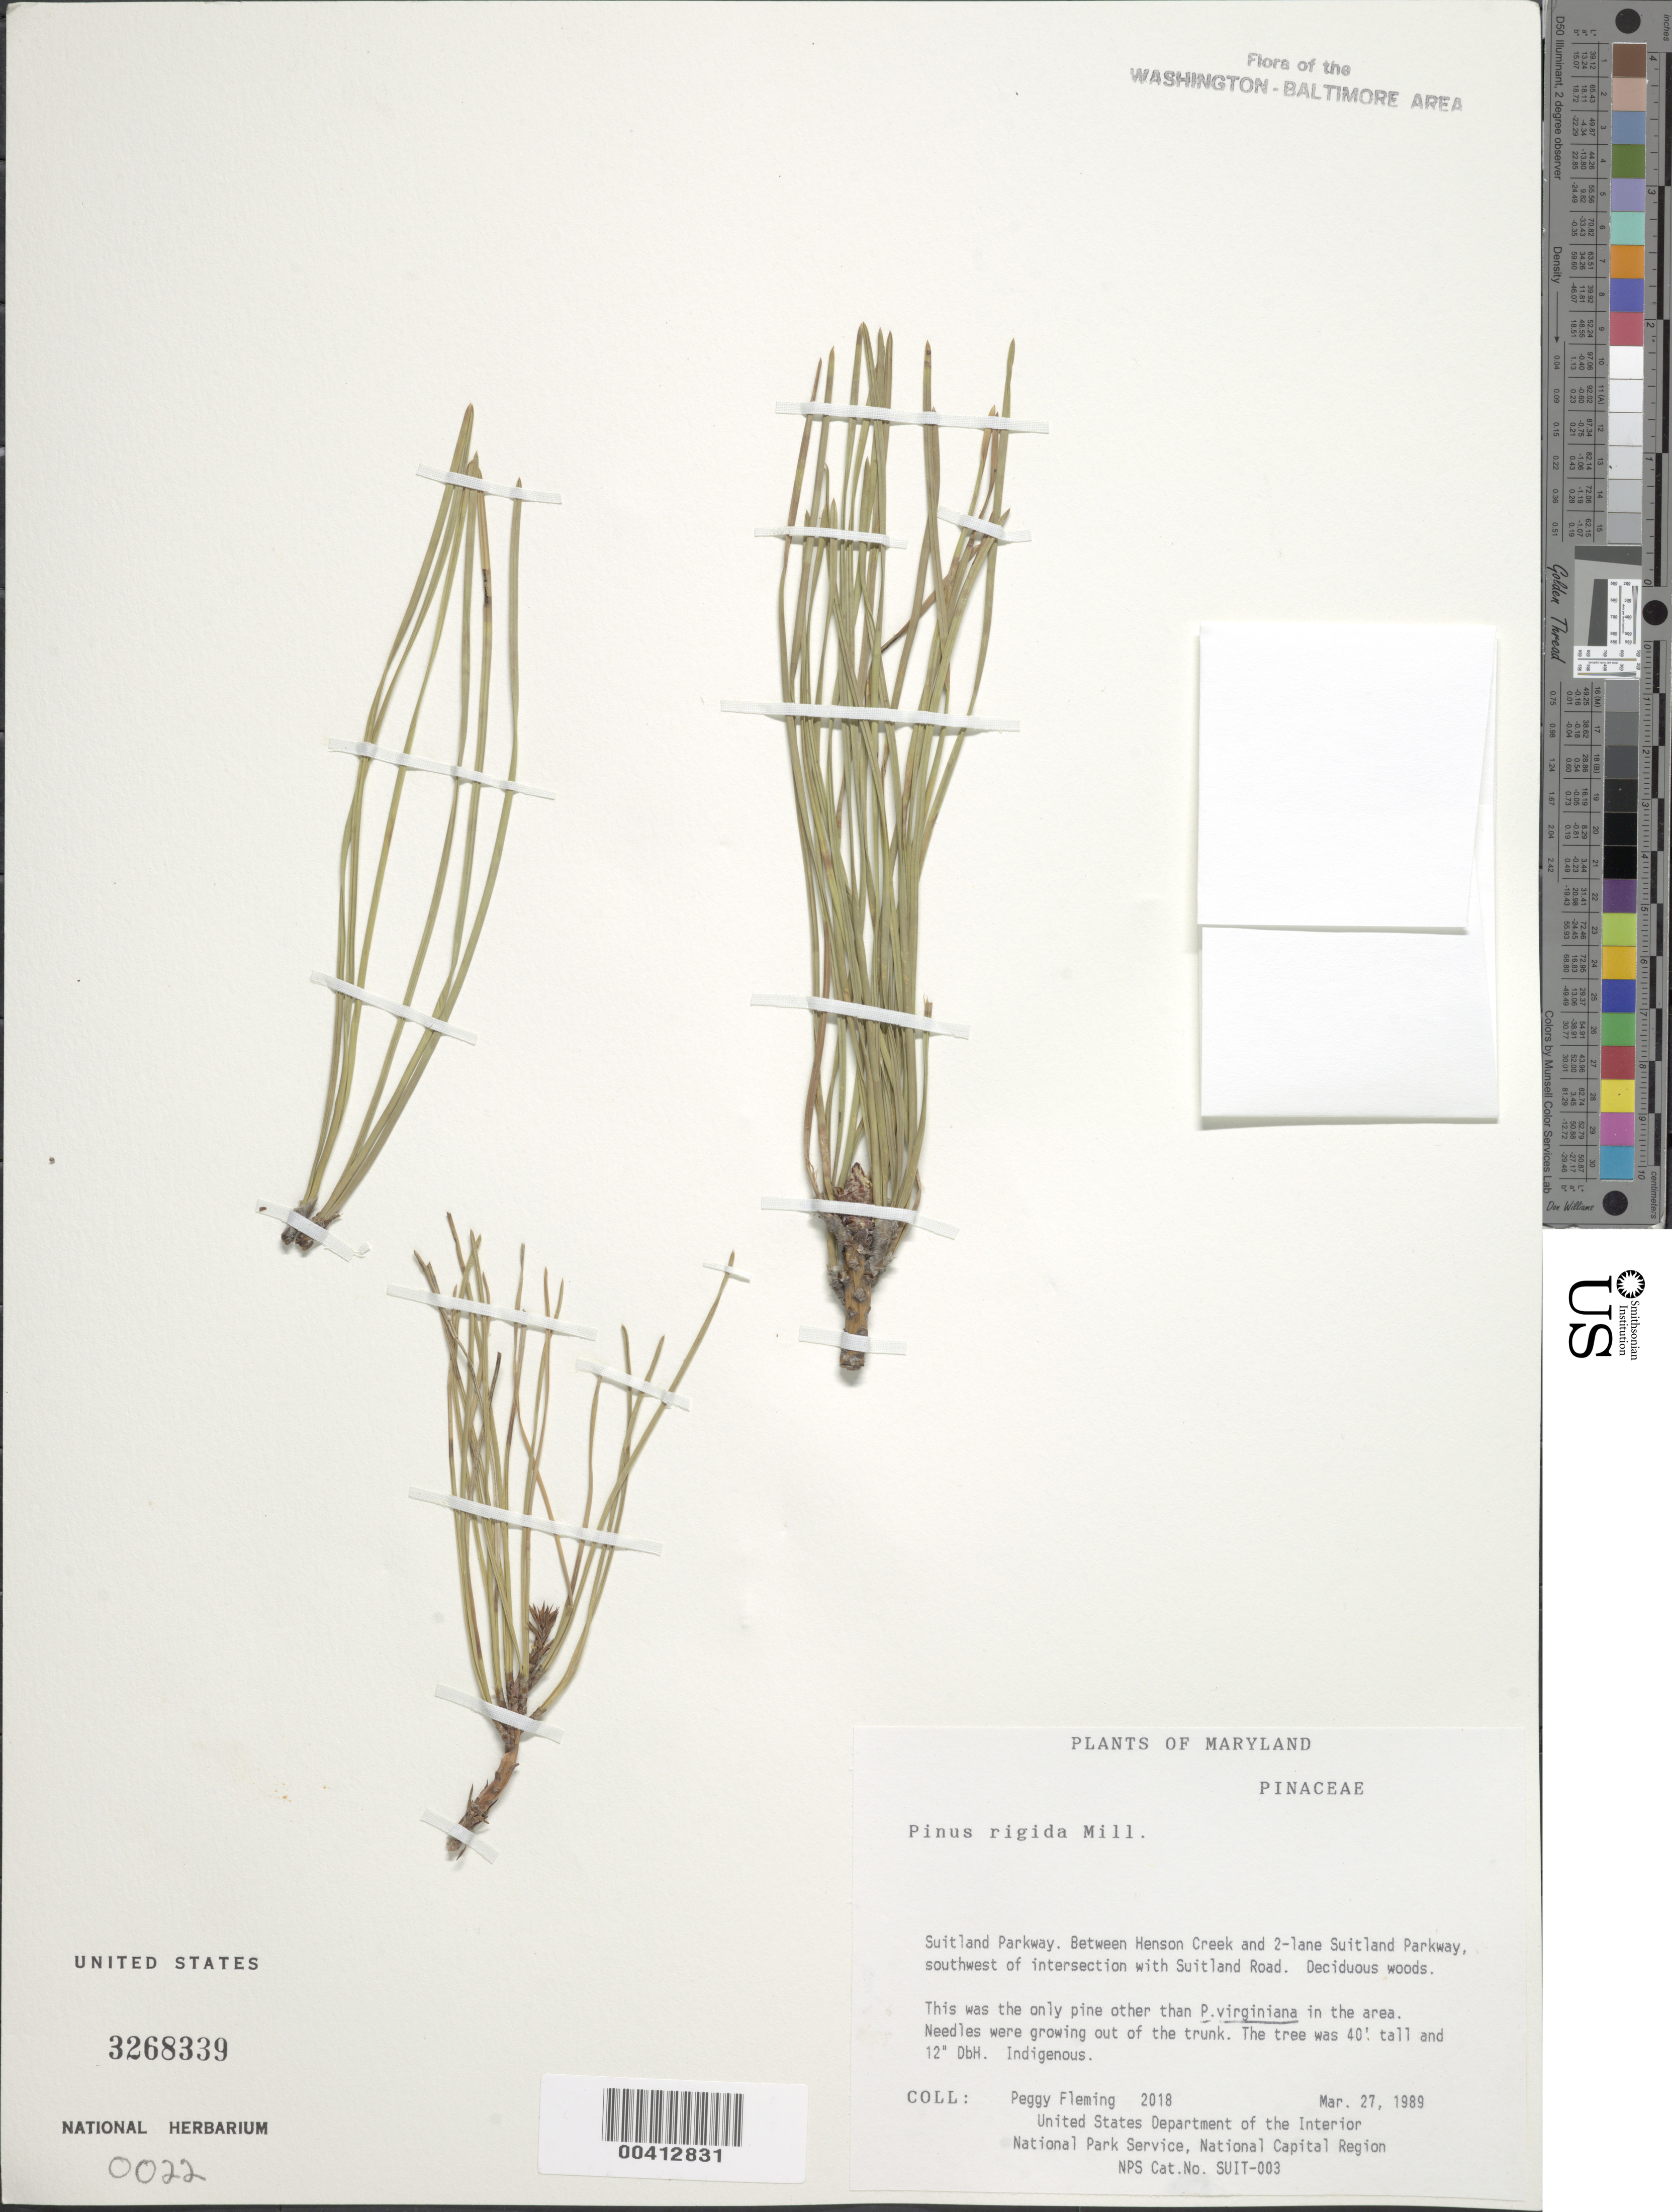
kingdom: Plantae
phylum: Tracheophyta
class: Pinopsida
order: Pinales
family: Pinaceae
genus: Pinus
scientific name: Pinus rigida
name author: Mill.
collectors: P. Fleming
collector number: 2018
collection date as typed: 27 Mar 1989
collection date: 1989-03-27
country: United States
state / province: Maryland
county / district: Prince George's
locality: Suitland Parkway, between Henson Creek and Suitland Parkway, SW of Suitland Rd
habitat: Deciduous woods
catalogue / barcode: US 3268339